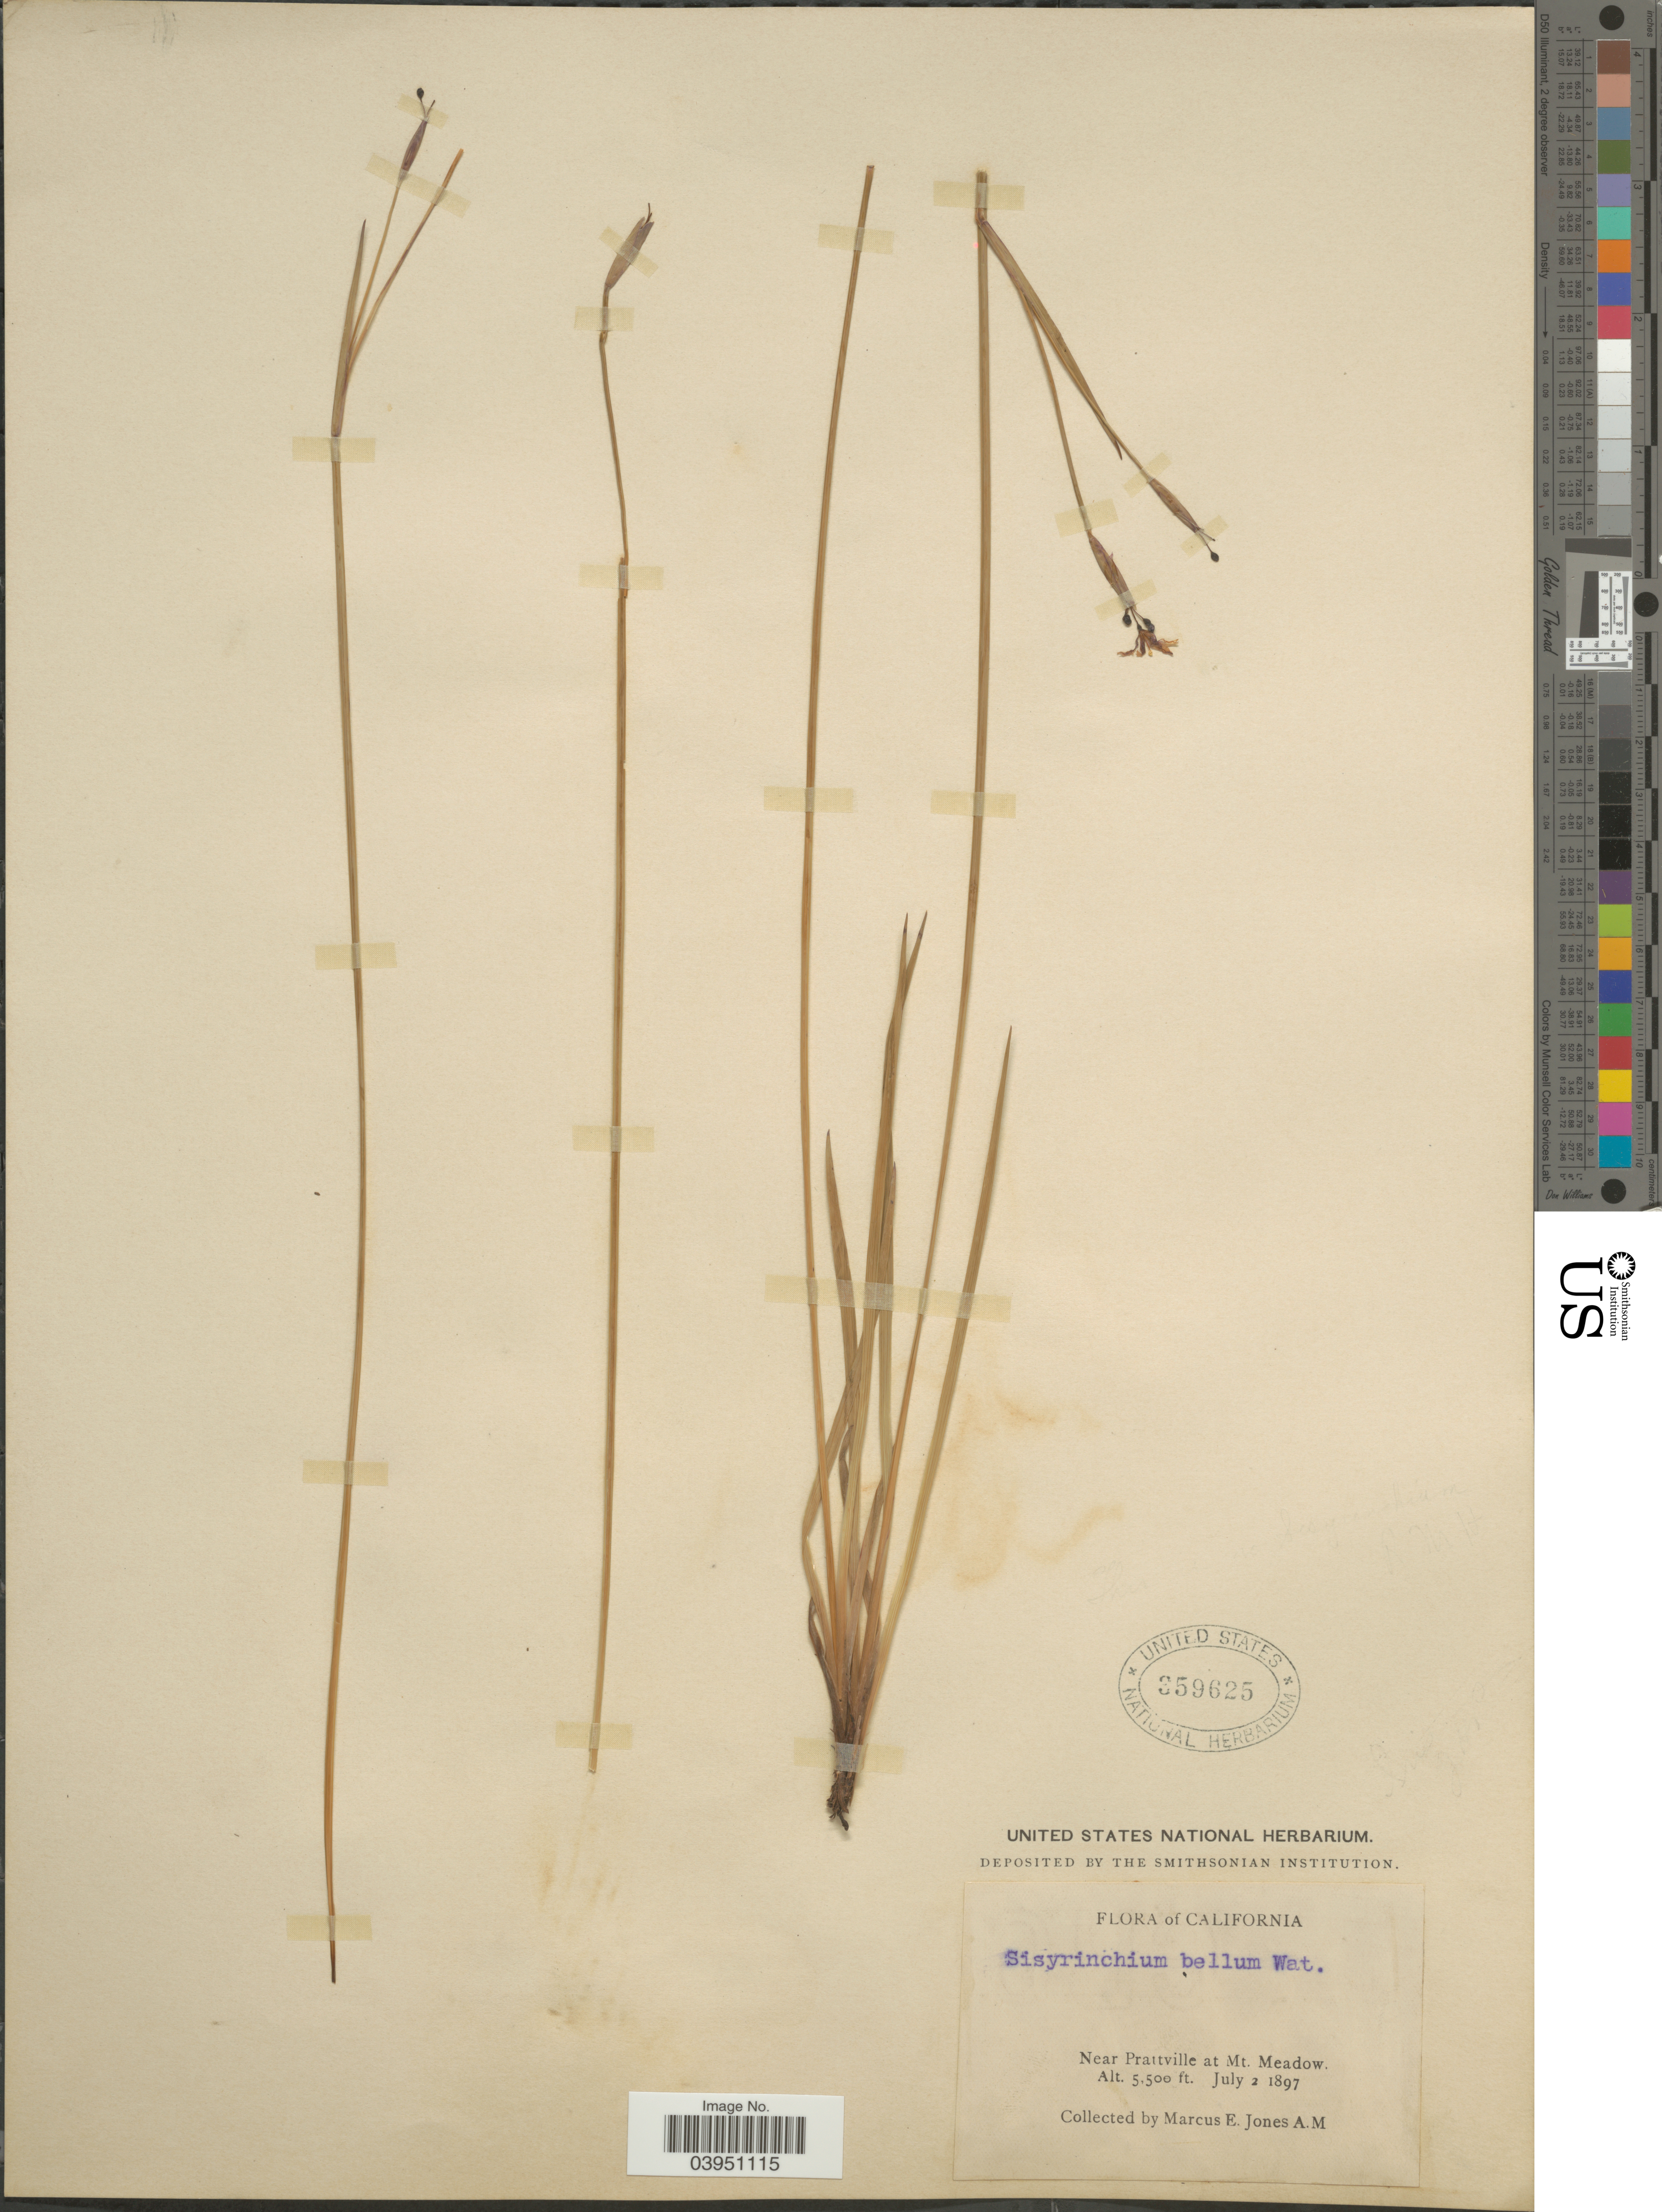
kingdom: Plantae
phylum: Tracheophyta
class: Liliopsida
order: Asparagales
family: Iridaceae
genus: Sisyrinchium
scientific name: Sisyrinchium greenei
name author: E.P. Bicknell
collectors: M. E. Jones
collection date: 1897-07-02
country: United States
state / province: California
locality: Near Prattville at Mt. Meadow.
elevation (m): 1676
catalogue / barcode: US 359625